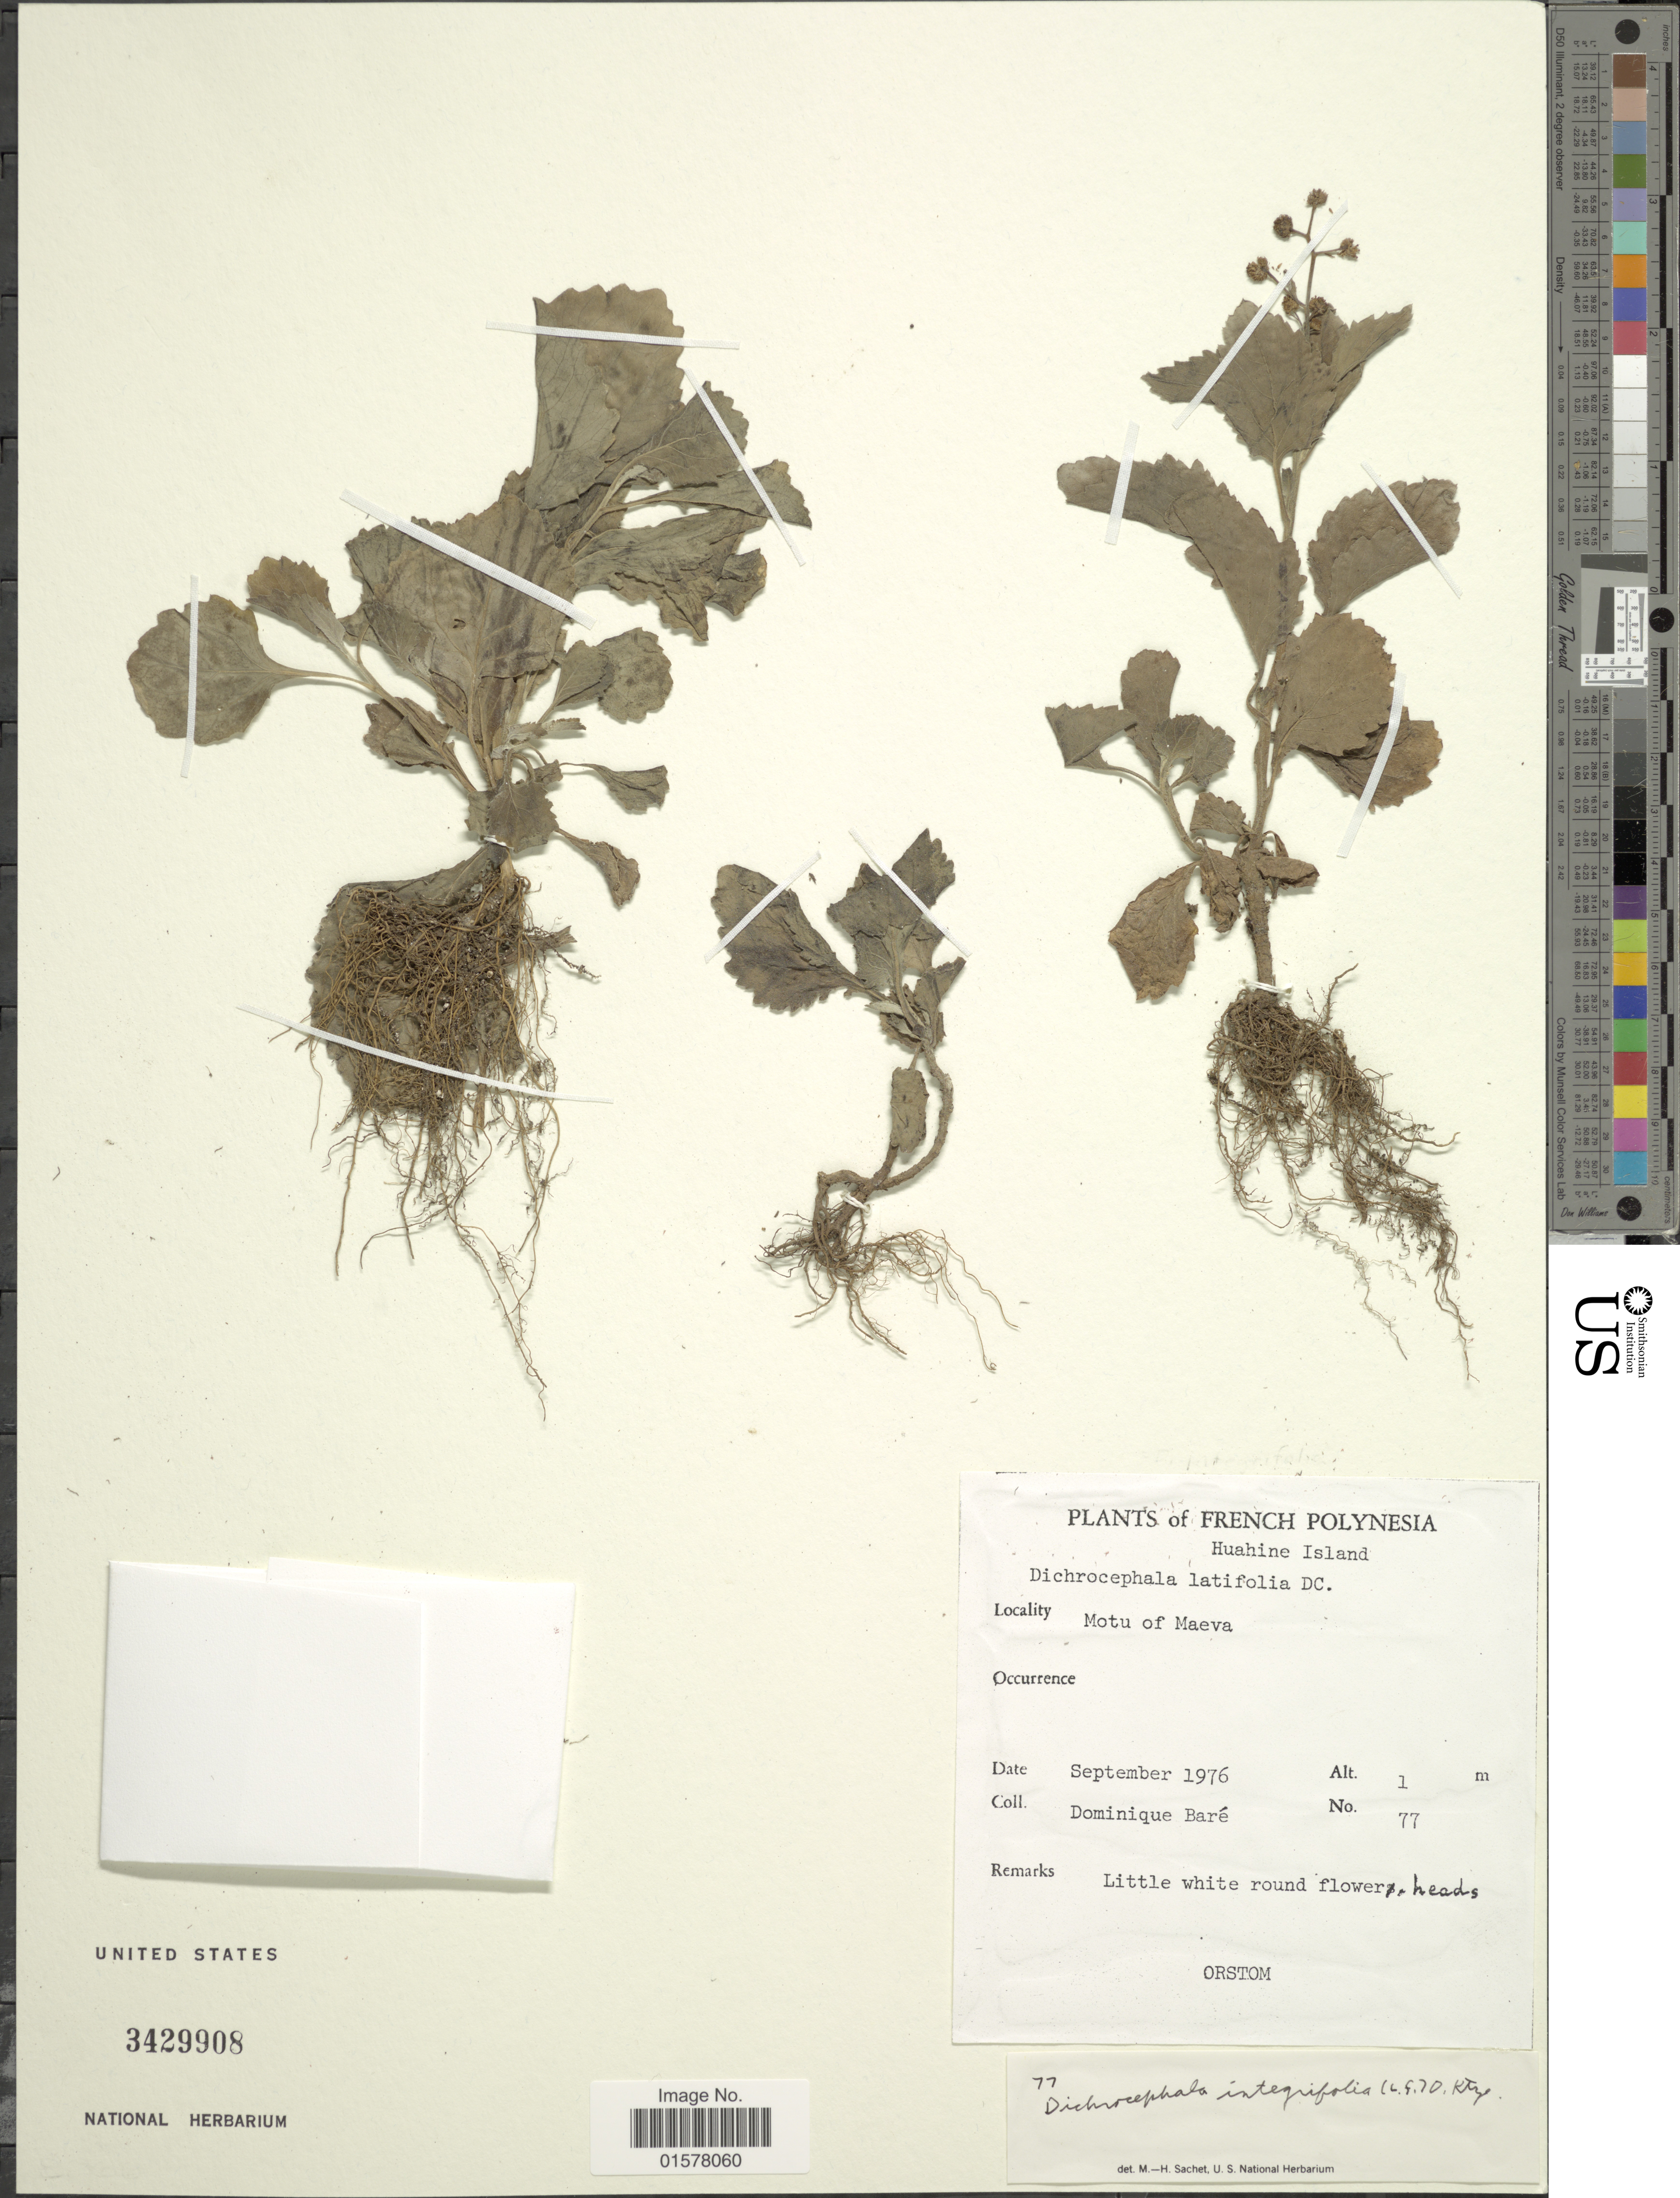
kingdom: Plantae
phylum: Tracheophyta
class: Magnoliopsida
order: Asterales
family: Asteraceae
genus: Dichrocephala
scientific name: Dichrocephala integrifolia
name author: (L. f.) Kuntze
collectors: D. Baré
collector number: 77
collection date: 1976-09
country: French Polynesia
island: Huahine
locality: Huahine Island, Motu Of Maeva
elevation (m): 1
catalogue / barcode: US 3429908